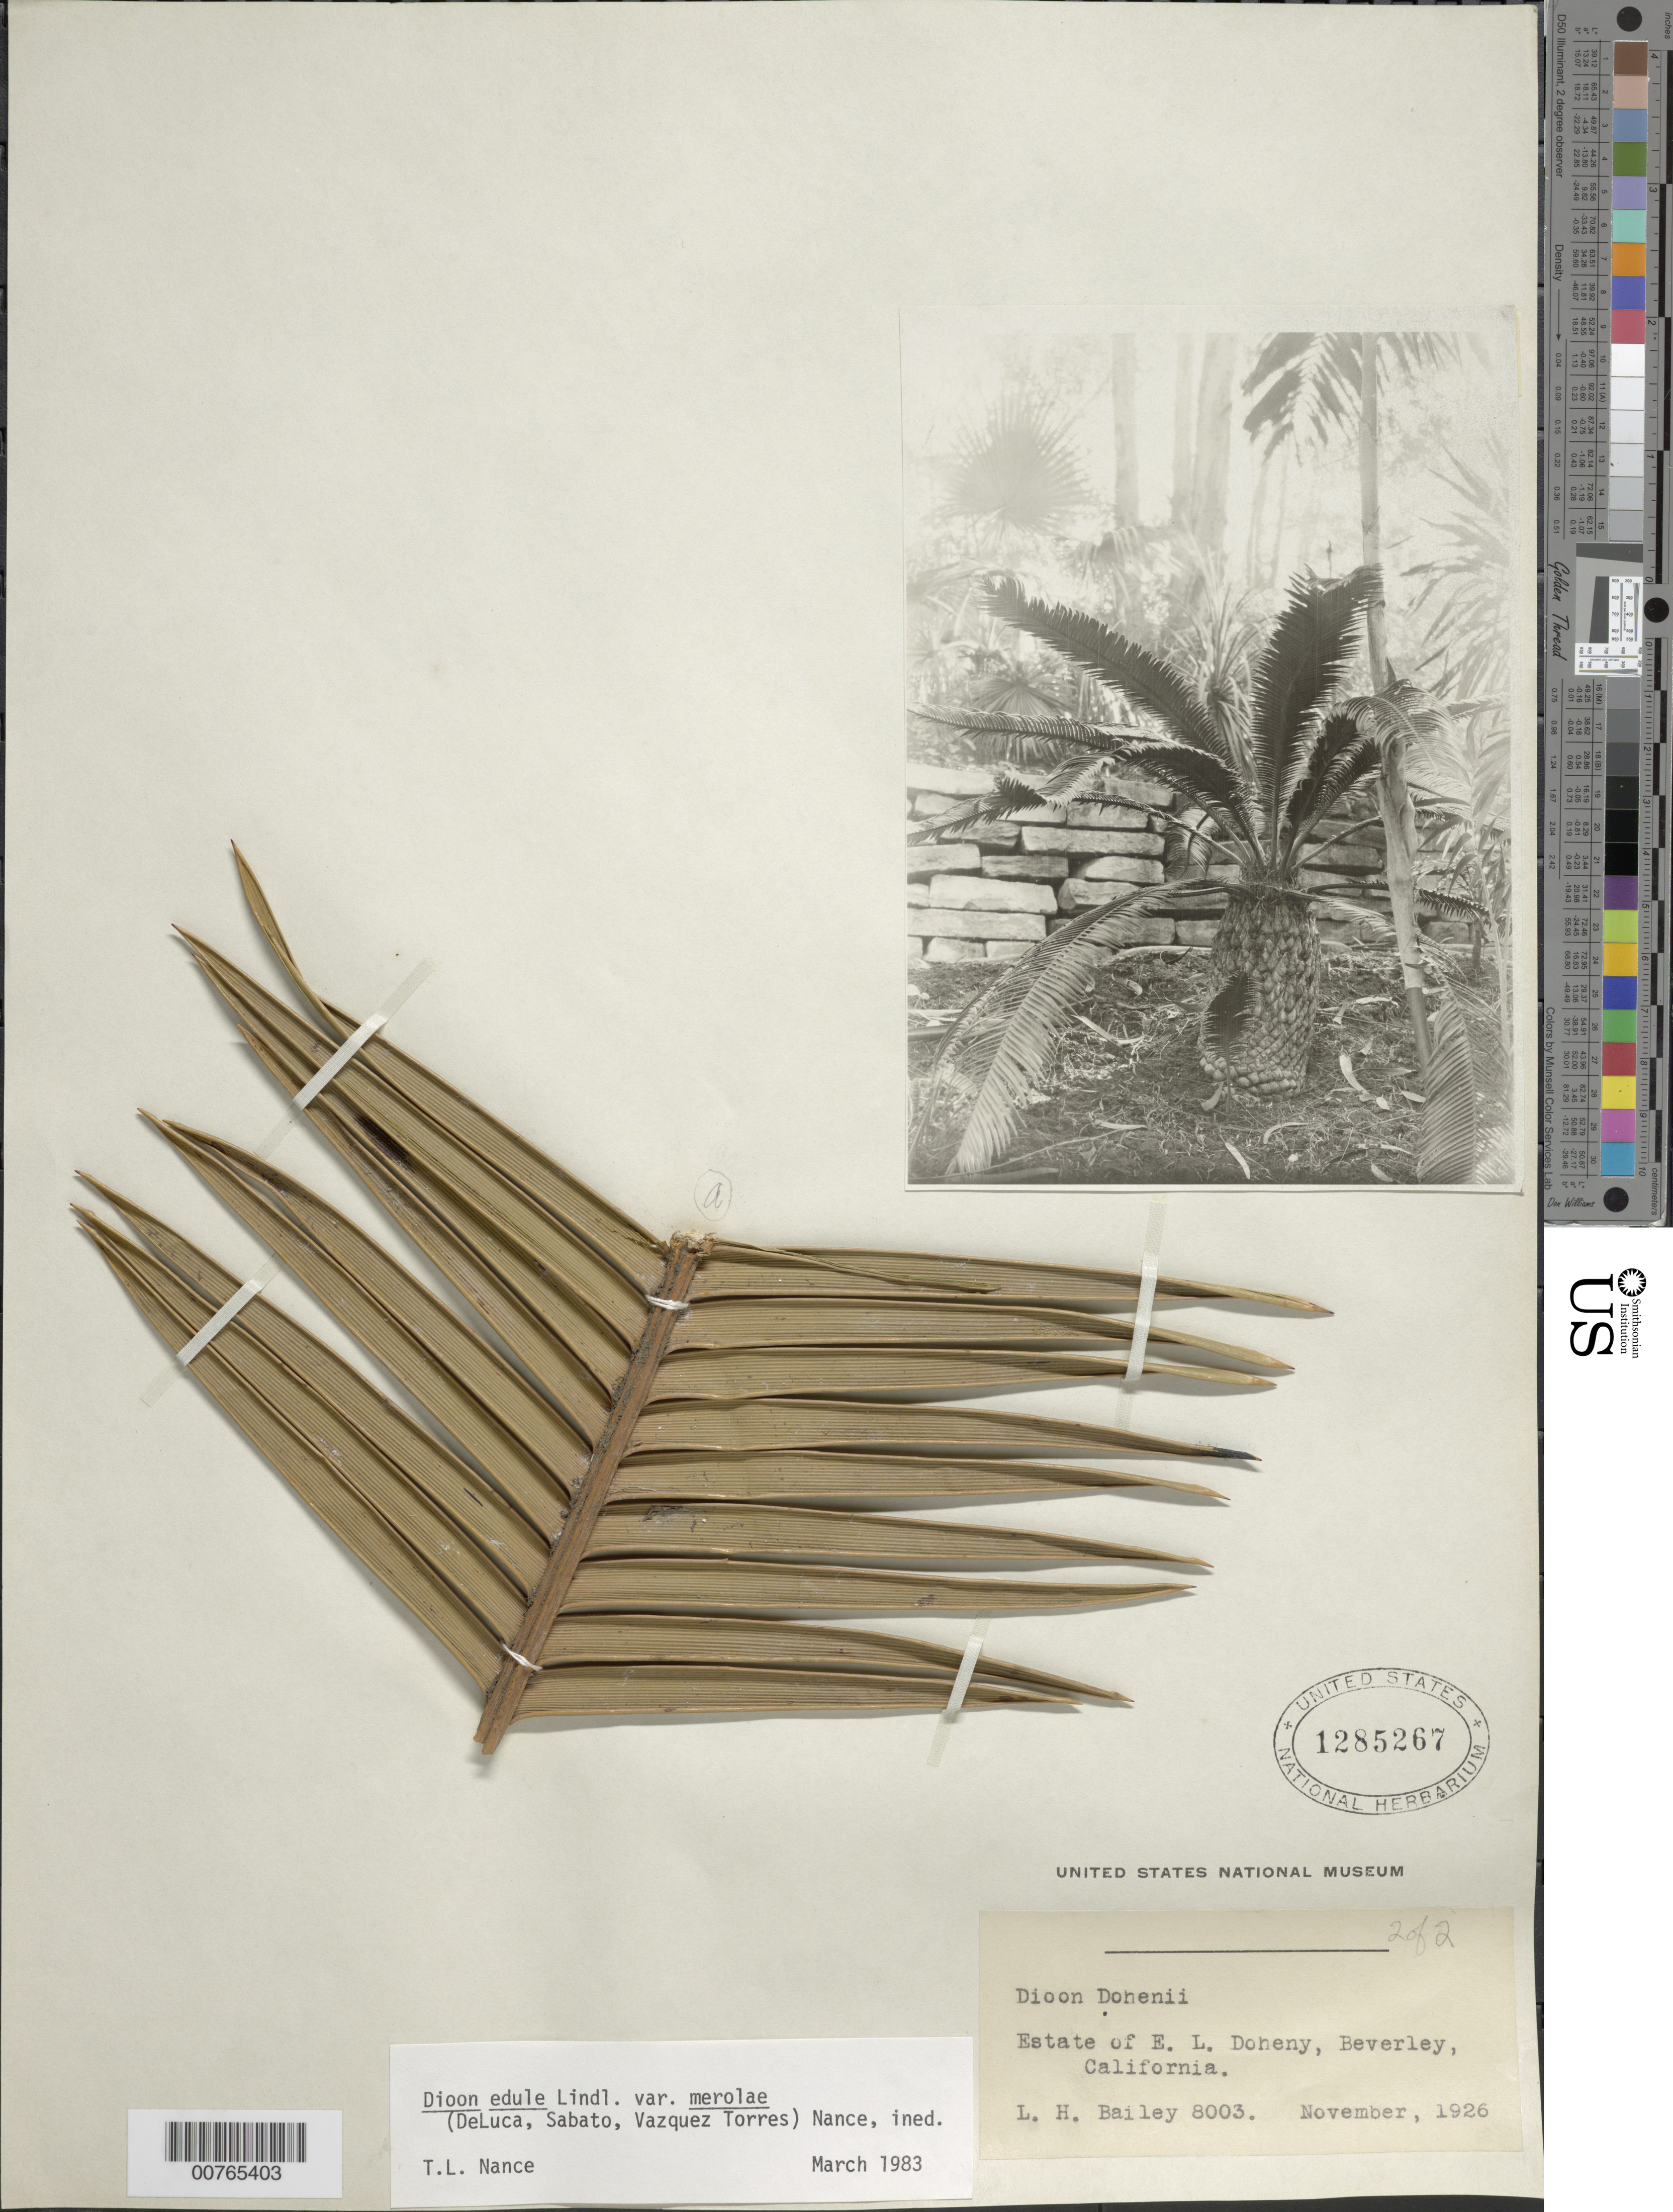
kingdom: Plantae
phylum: Tracheophyta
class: Cycadopsida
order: Cycadales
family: Zamiaceae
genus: Dioon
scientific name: Dioon dohenii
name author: E.A. Howard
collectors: L. H. Bailey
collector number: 8003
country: United States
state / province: California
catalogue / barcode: US 1285267